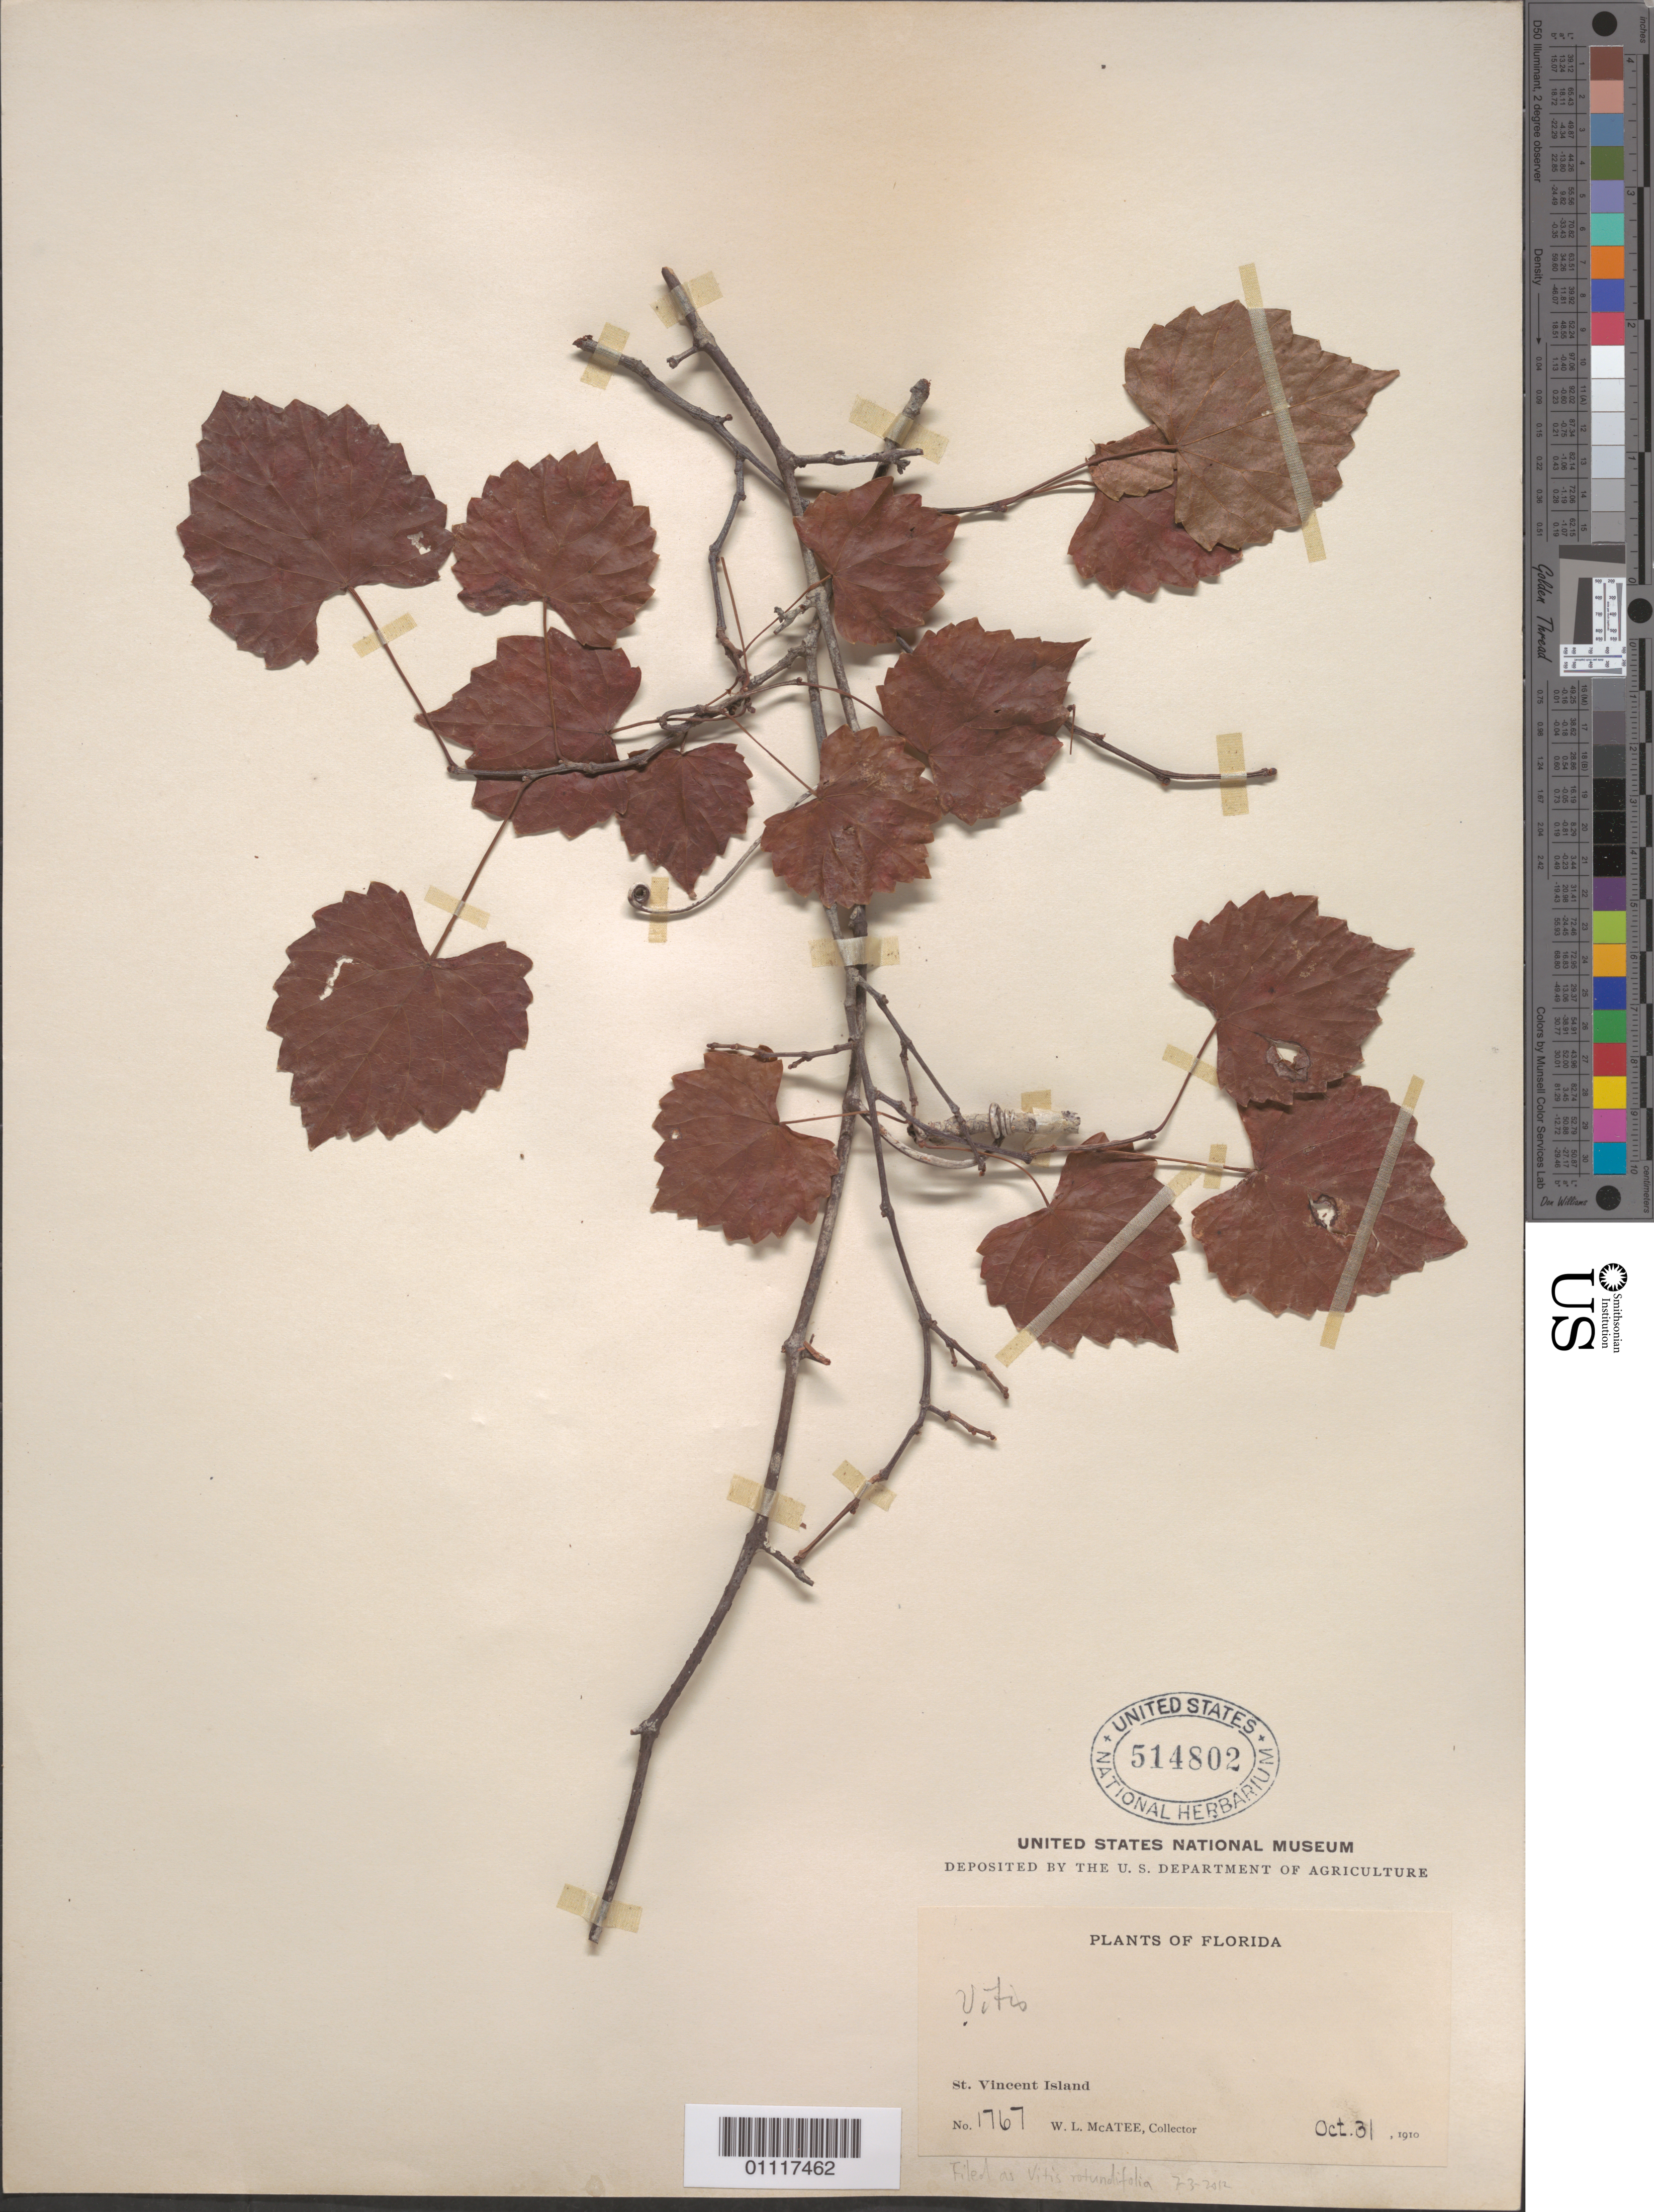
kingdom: Plantae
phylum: Tracheophyta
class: Magnoliopsida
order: Vitales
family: Vitaceae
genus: Vitis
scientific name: Vitis rotundifolia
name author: Michx.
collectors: W. McAtee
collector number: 1767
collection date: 1910-10-31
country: United States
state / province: Florida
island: St. Vincent Island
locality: St. Vincent Island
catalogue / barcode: US 514802